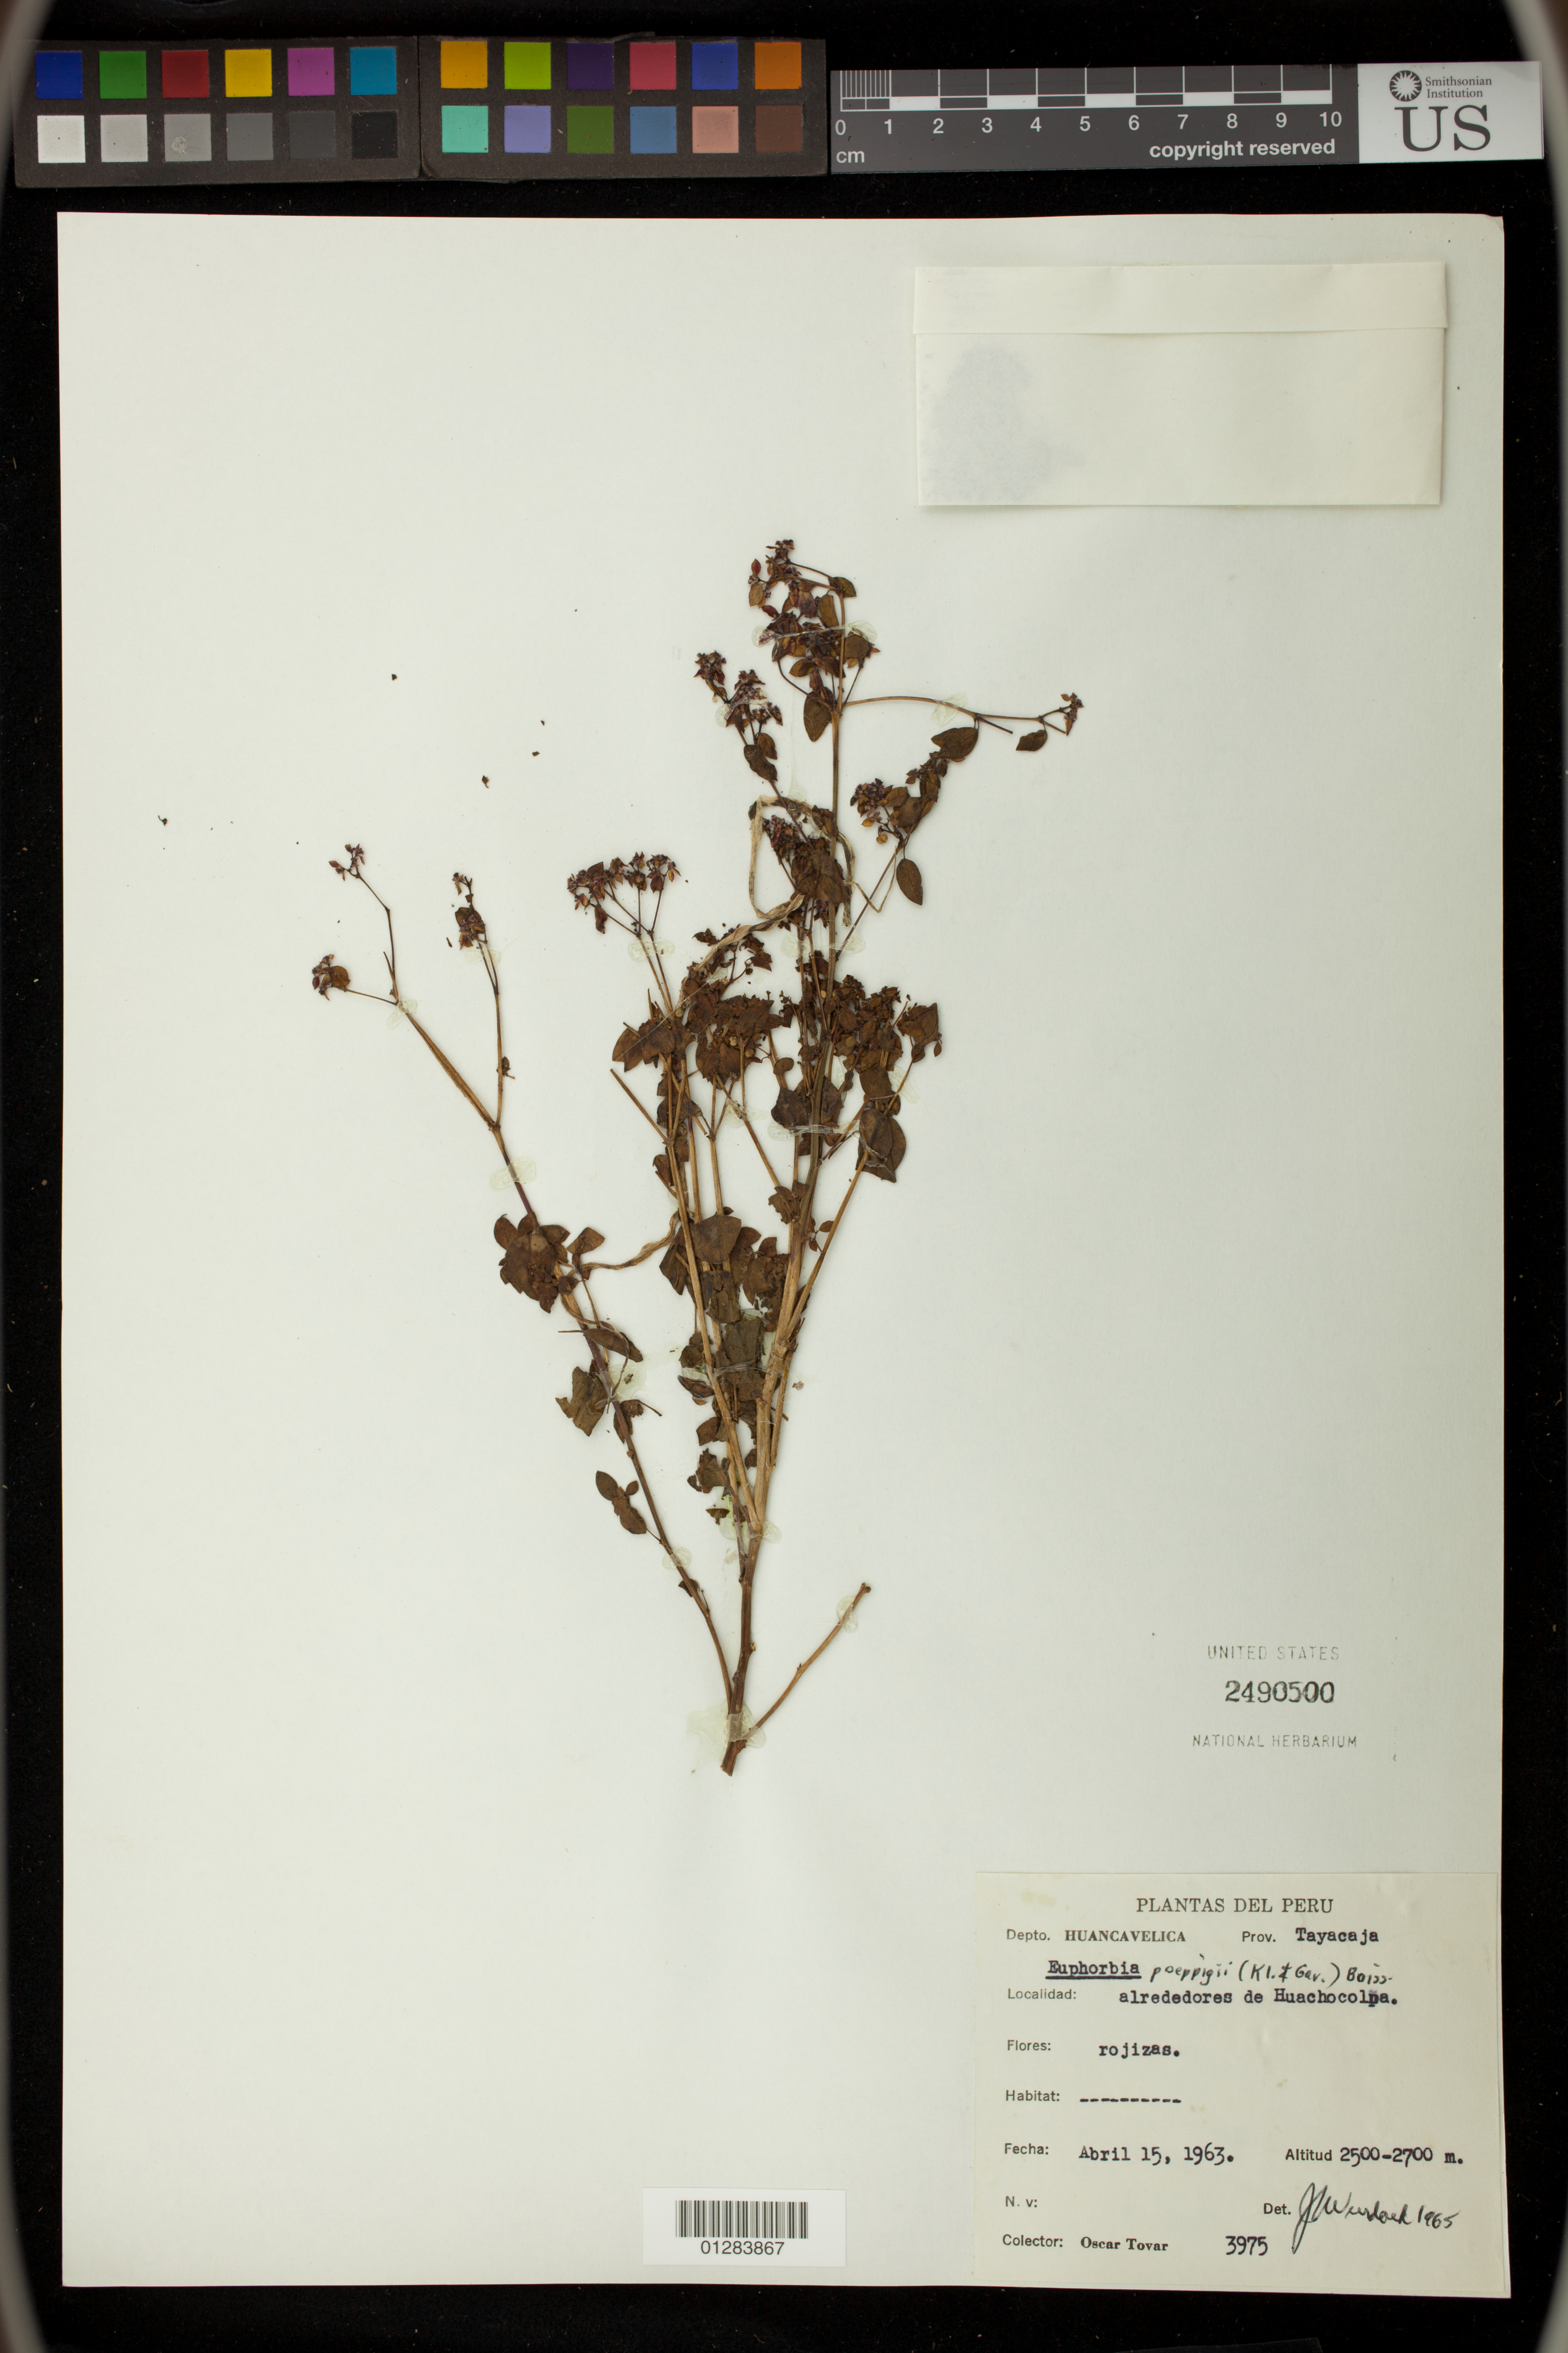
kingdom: Plantae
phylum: Tracheophyta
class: Magnoliopsida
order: Malpighiales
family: Euphorbiaceae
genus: Euphorbia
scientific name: Euphorbia poeppigii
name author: (Klotzsch & Garcke) Boiss.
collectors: O. Tovar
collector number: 3975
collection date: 1963-04-15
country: Peru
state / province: Huancavelica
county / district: Tayacaja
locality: Depto. Huancavelica. alrededores de Huachocolpa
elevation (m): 2500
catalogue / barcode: US 2490500